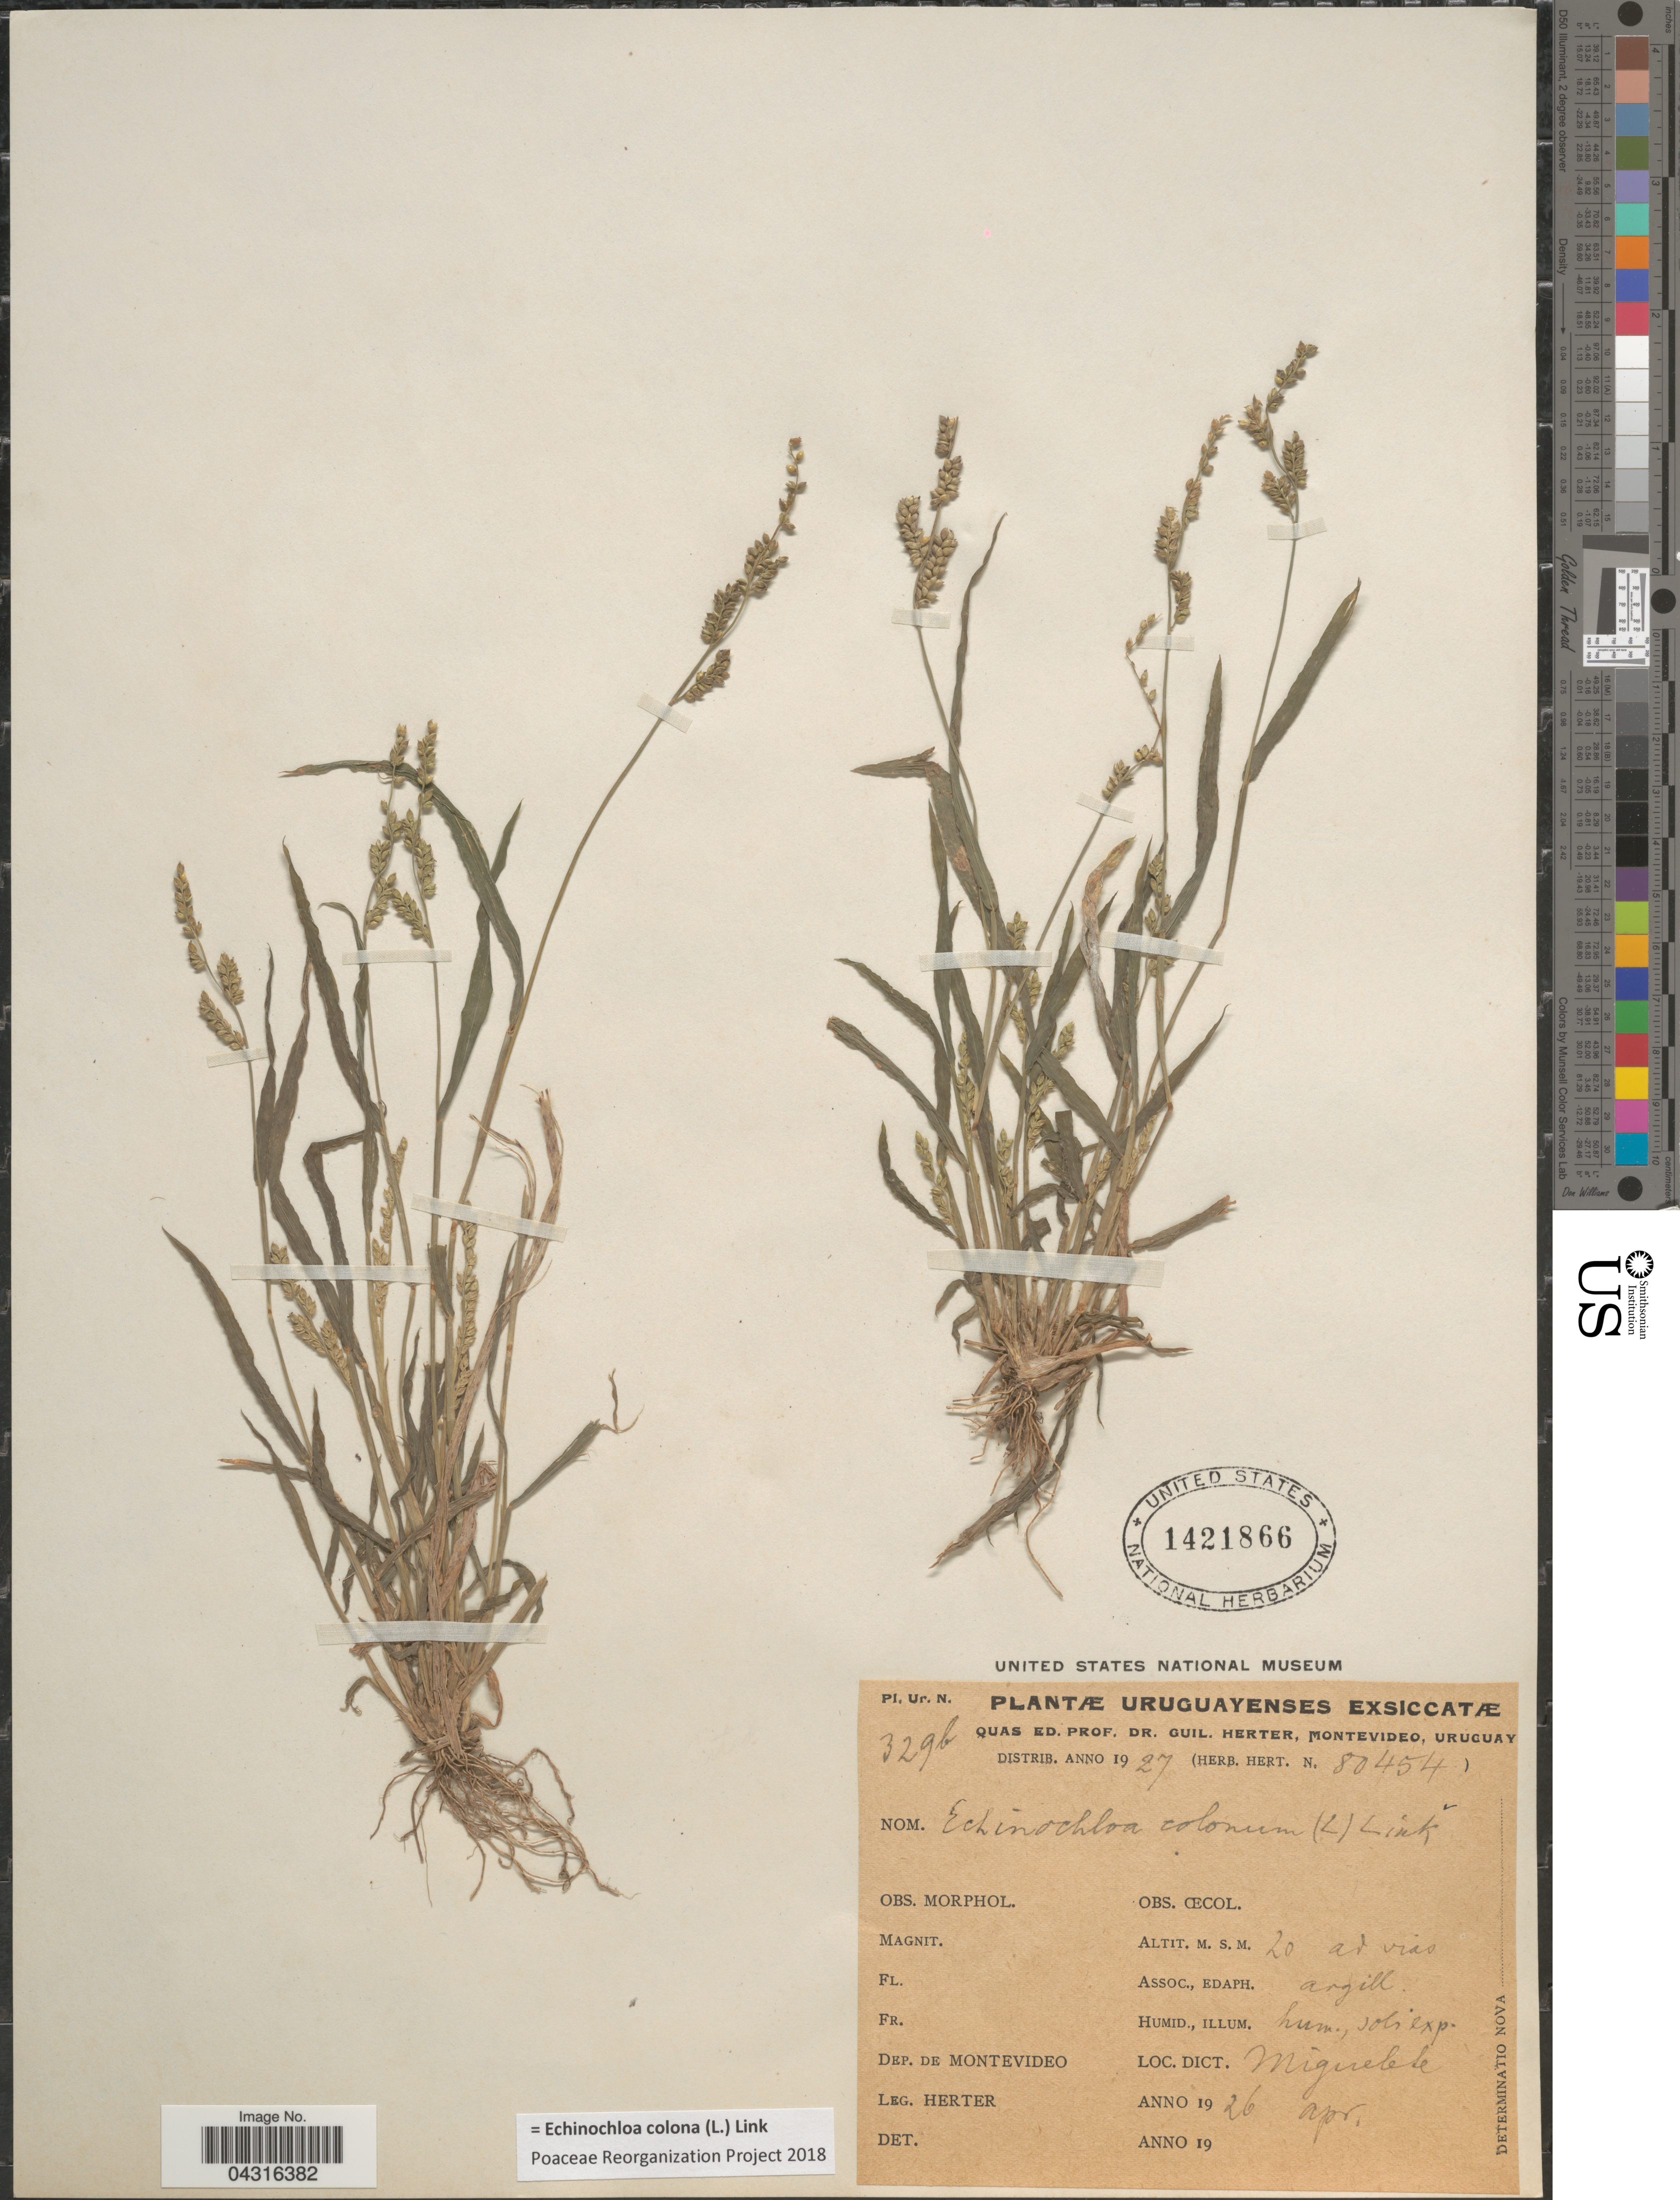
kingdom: Plantae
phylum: Tracheophyta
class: Liliopsida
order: Poales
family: Poaceae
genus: Echinochloa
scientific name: Echinochloa colona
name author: (L.) Link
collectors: G. Herter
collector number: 329b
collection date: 1926-04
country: Uruguay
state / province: Montevideo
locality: Dep. de Montevideo. Dict. Miguelete.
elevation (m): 20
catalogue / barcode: US 1421866